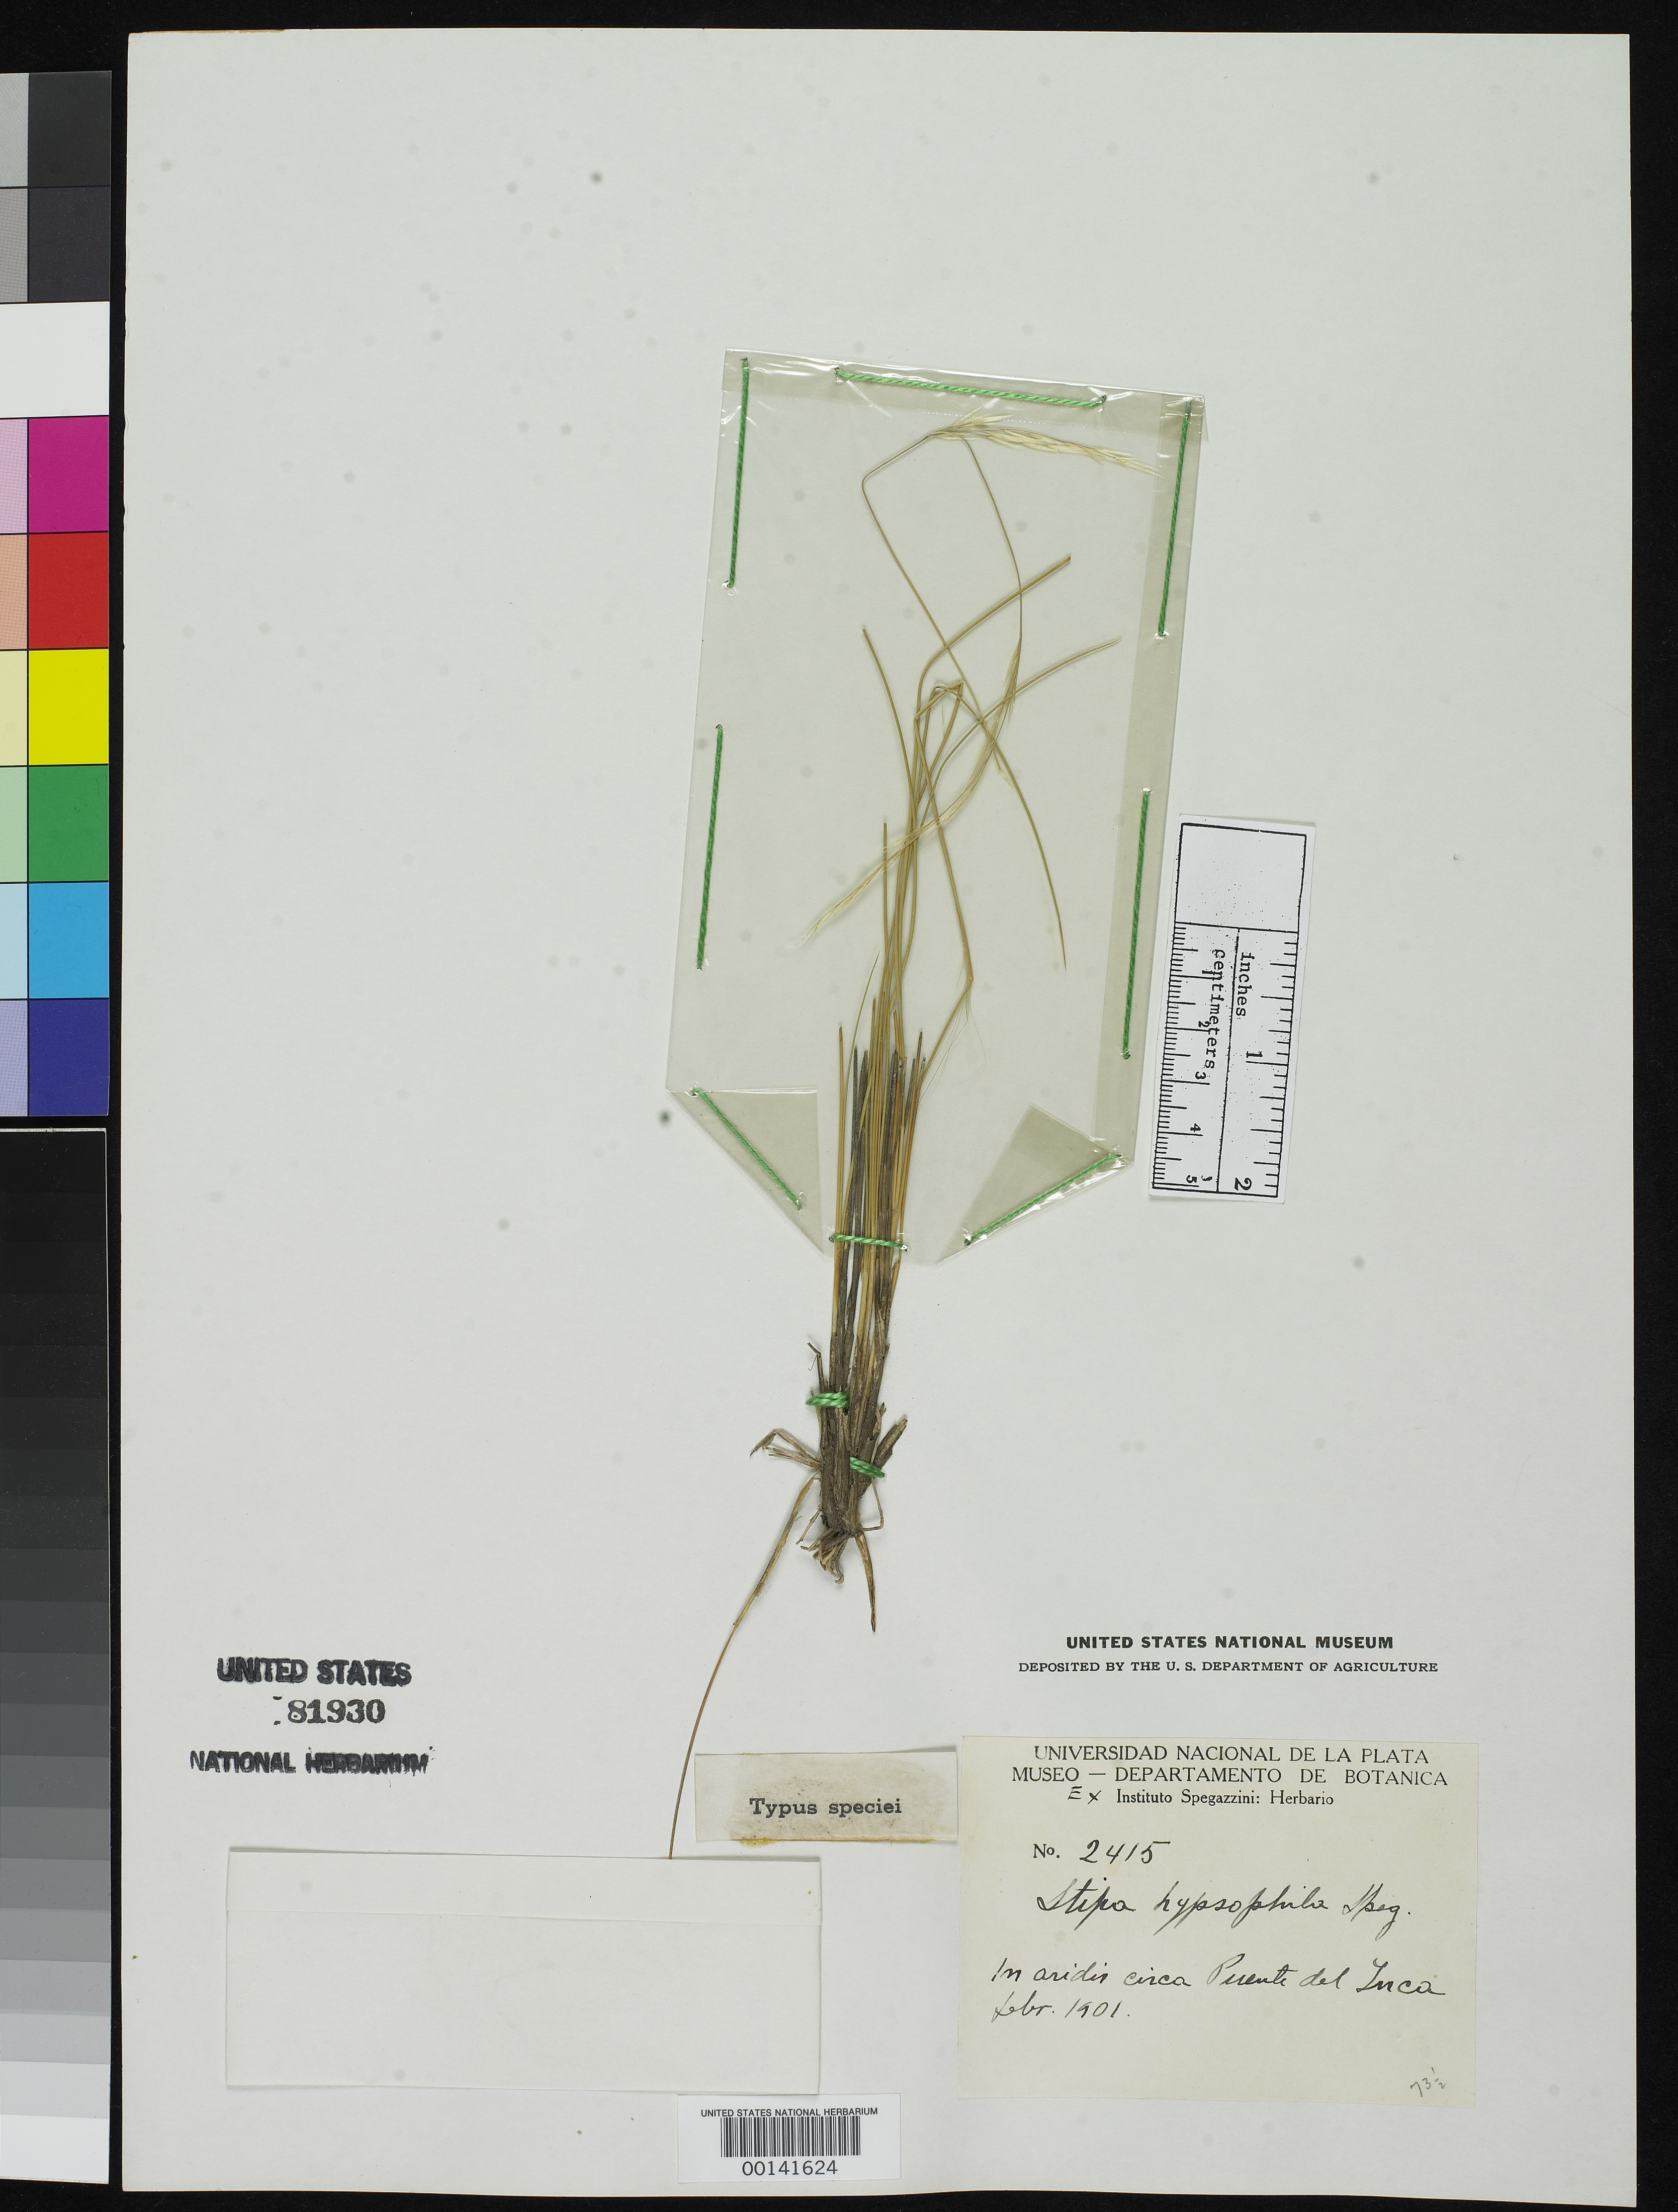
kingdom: Plantae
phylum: Tracheophyta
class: Liliopsida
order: Poales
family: Poaceae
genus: Stipa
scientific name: Stipa hypsophila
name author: Speg.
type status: Isotype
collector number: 2415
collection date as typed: Feb 1901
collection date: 1901-02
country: Argentina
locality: La Laguna de Los Horcones, Cerca Puente del Inca.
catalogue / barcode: US 81930